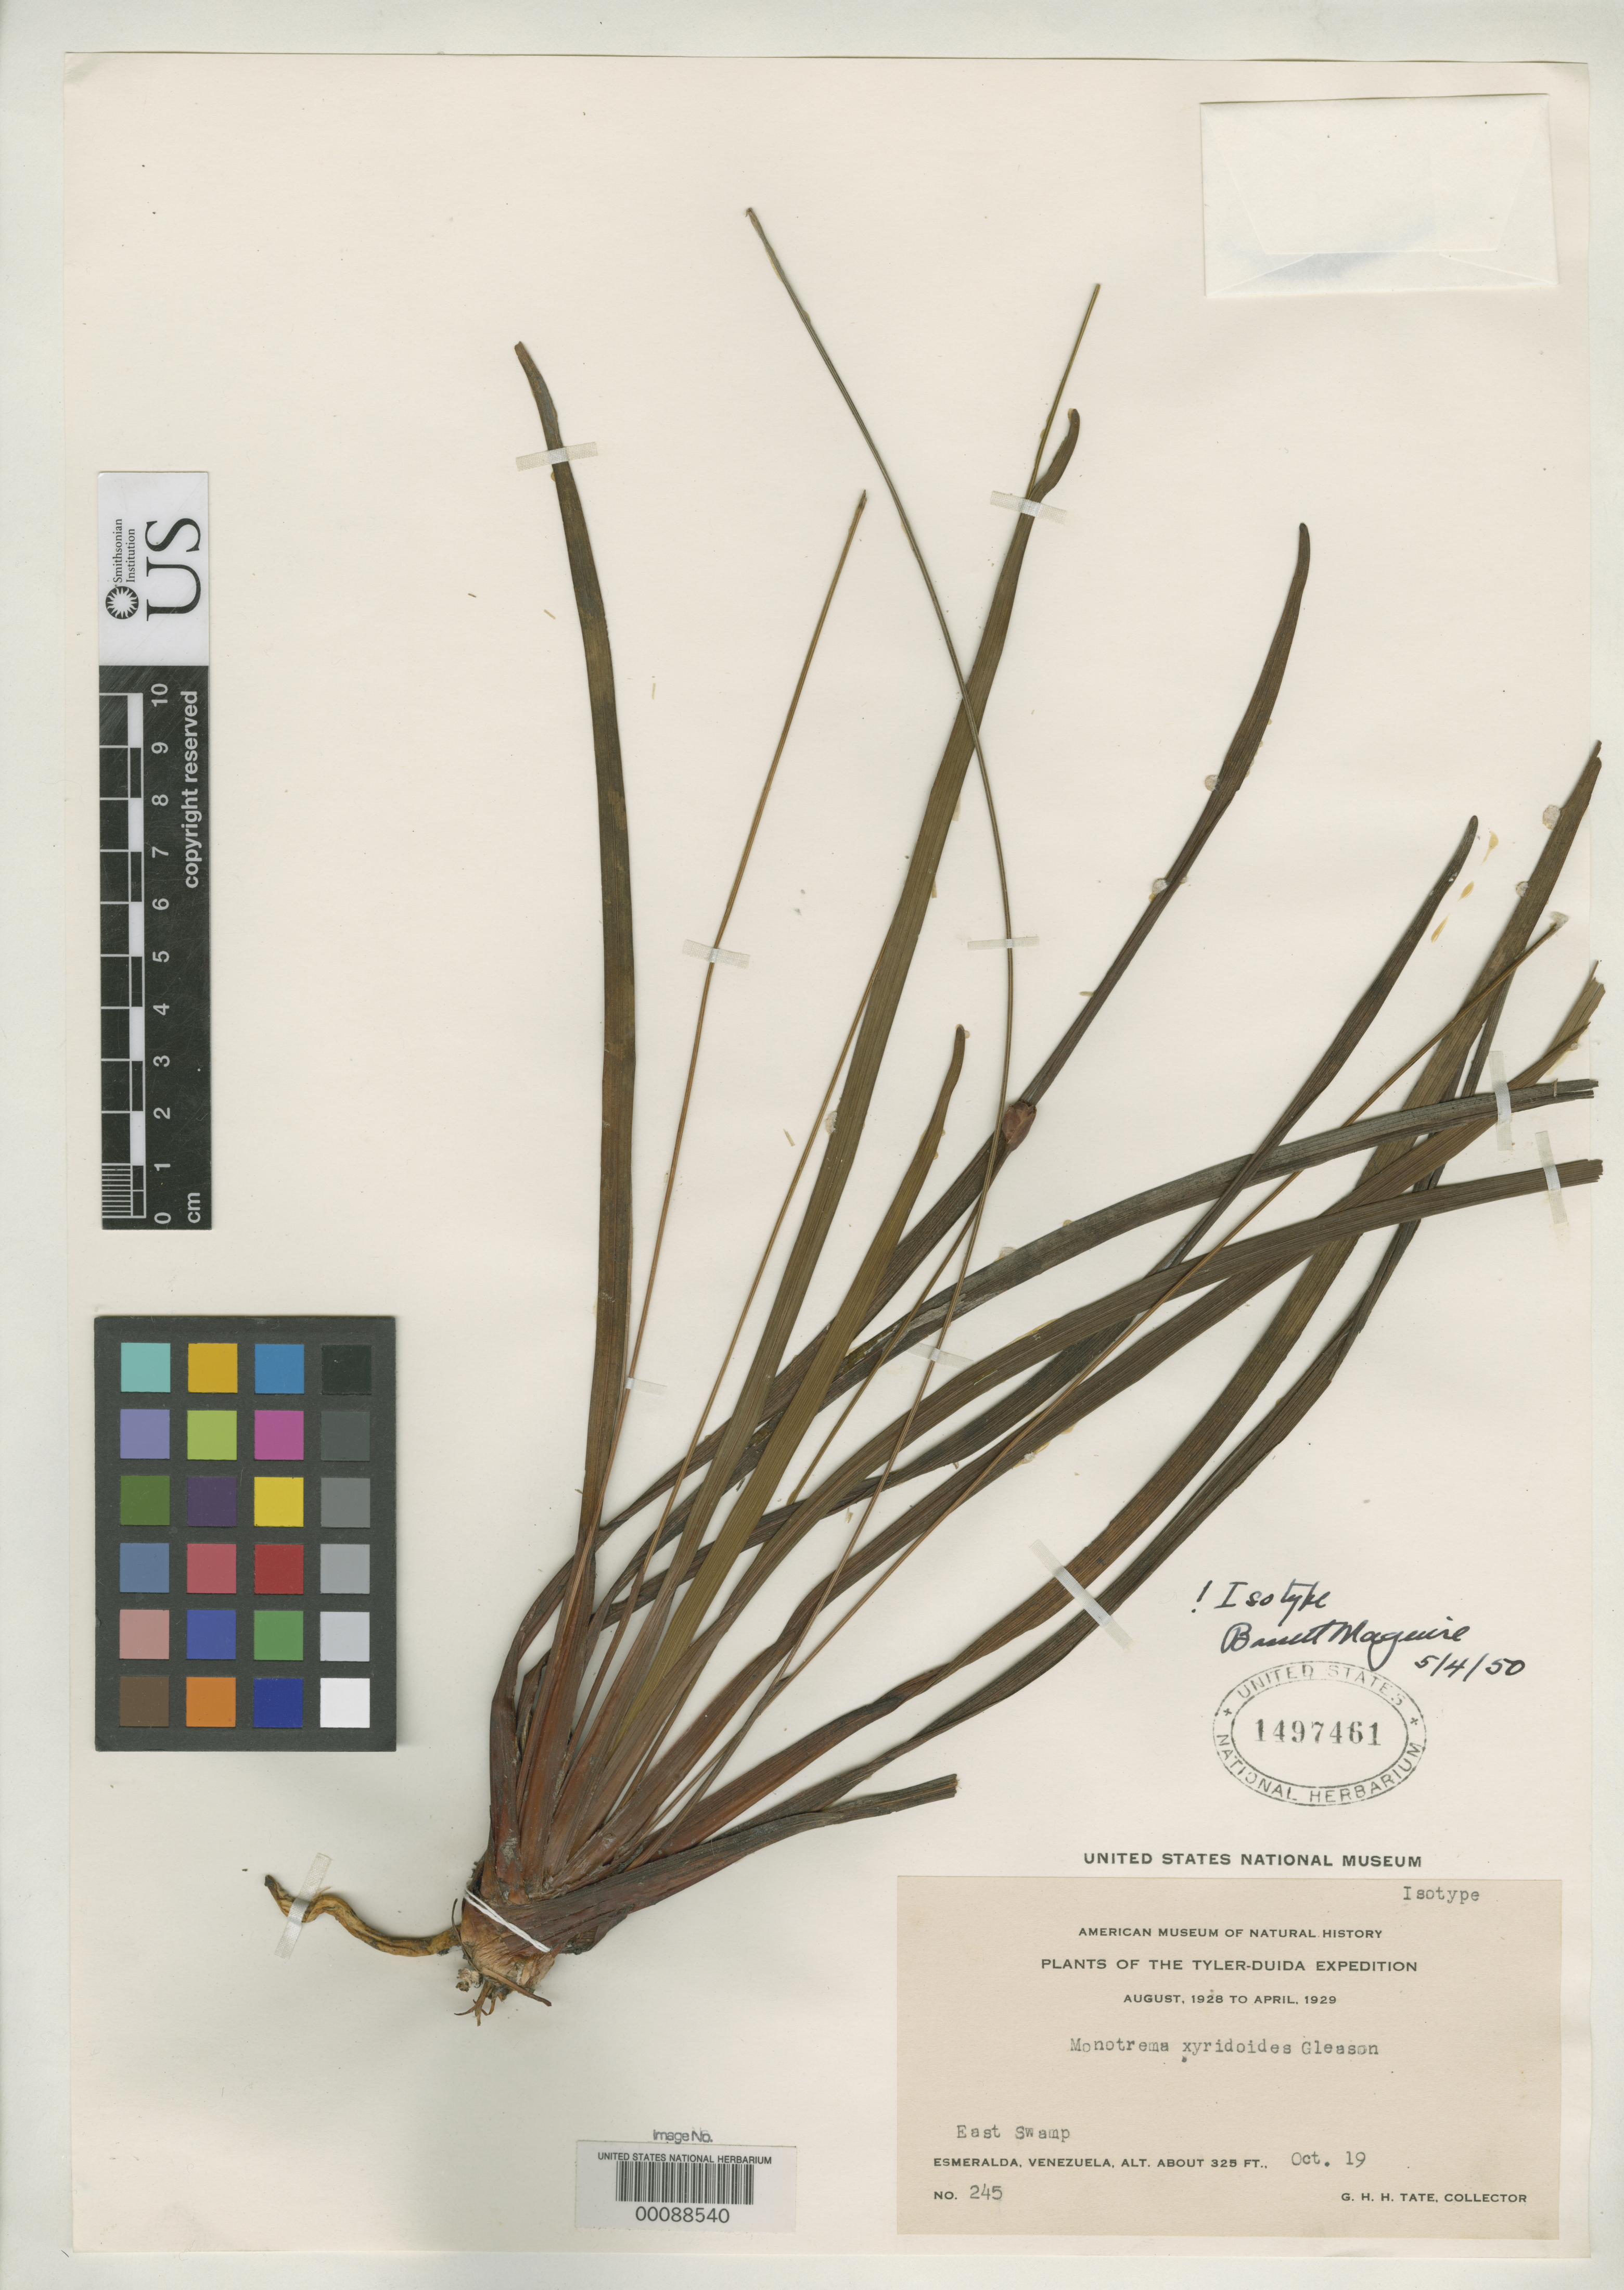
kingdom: Plantae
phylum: Tracheophyta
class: Liliopsida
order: Poales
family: Rapateaceae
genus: Monotrema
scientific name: Monotrema xyridoides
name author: Gleason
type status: Isotype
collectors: G. H. H.Tate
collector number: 245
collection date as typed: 19 Oct 1928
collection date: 1928-10-19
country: Venezuela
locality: Esmeralda, east swamp; alt. 325 ft.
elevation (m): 99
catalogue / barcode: US 1497461